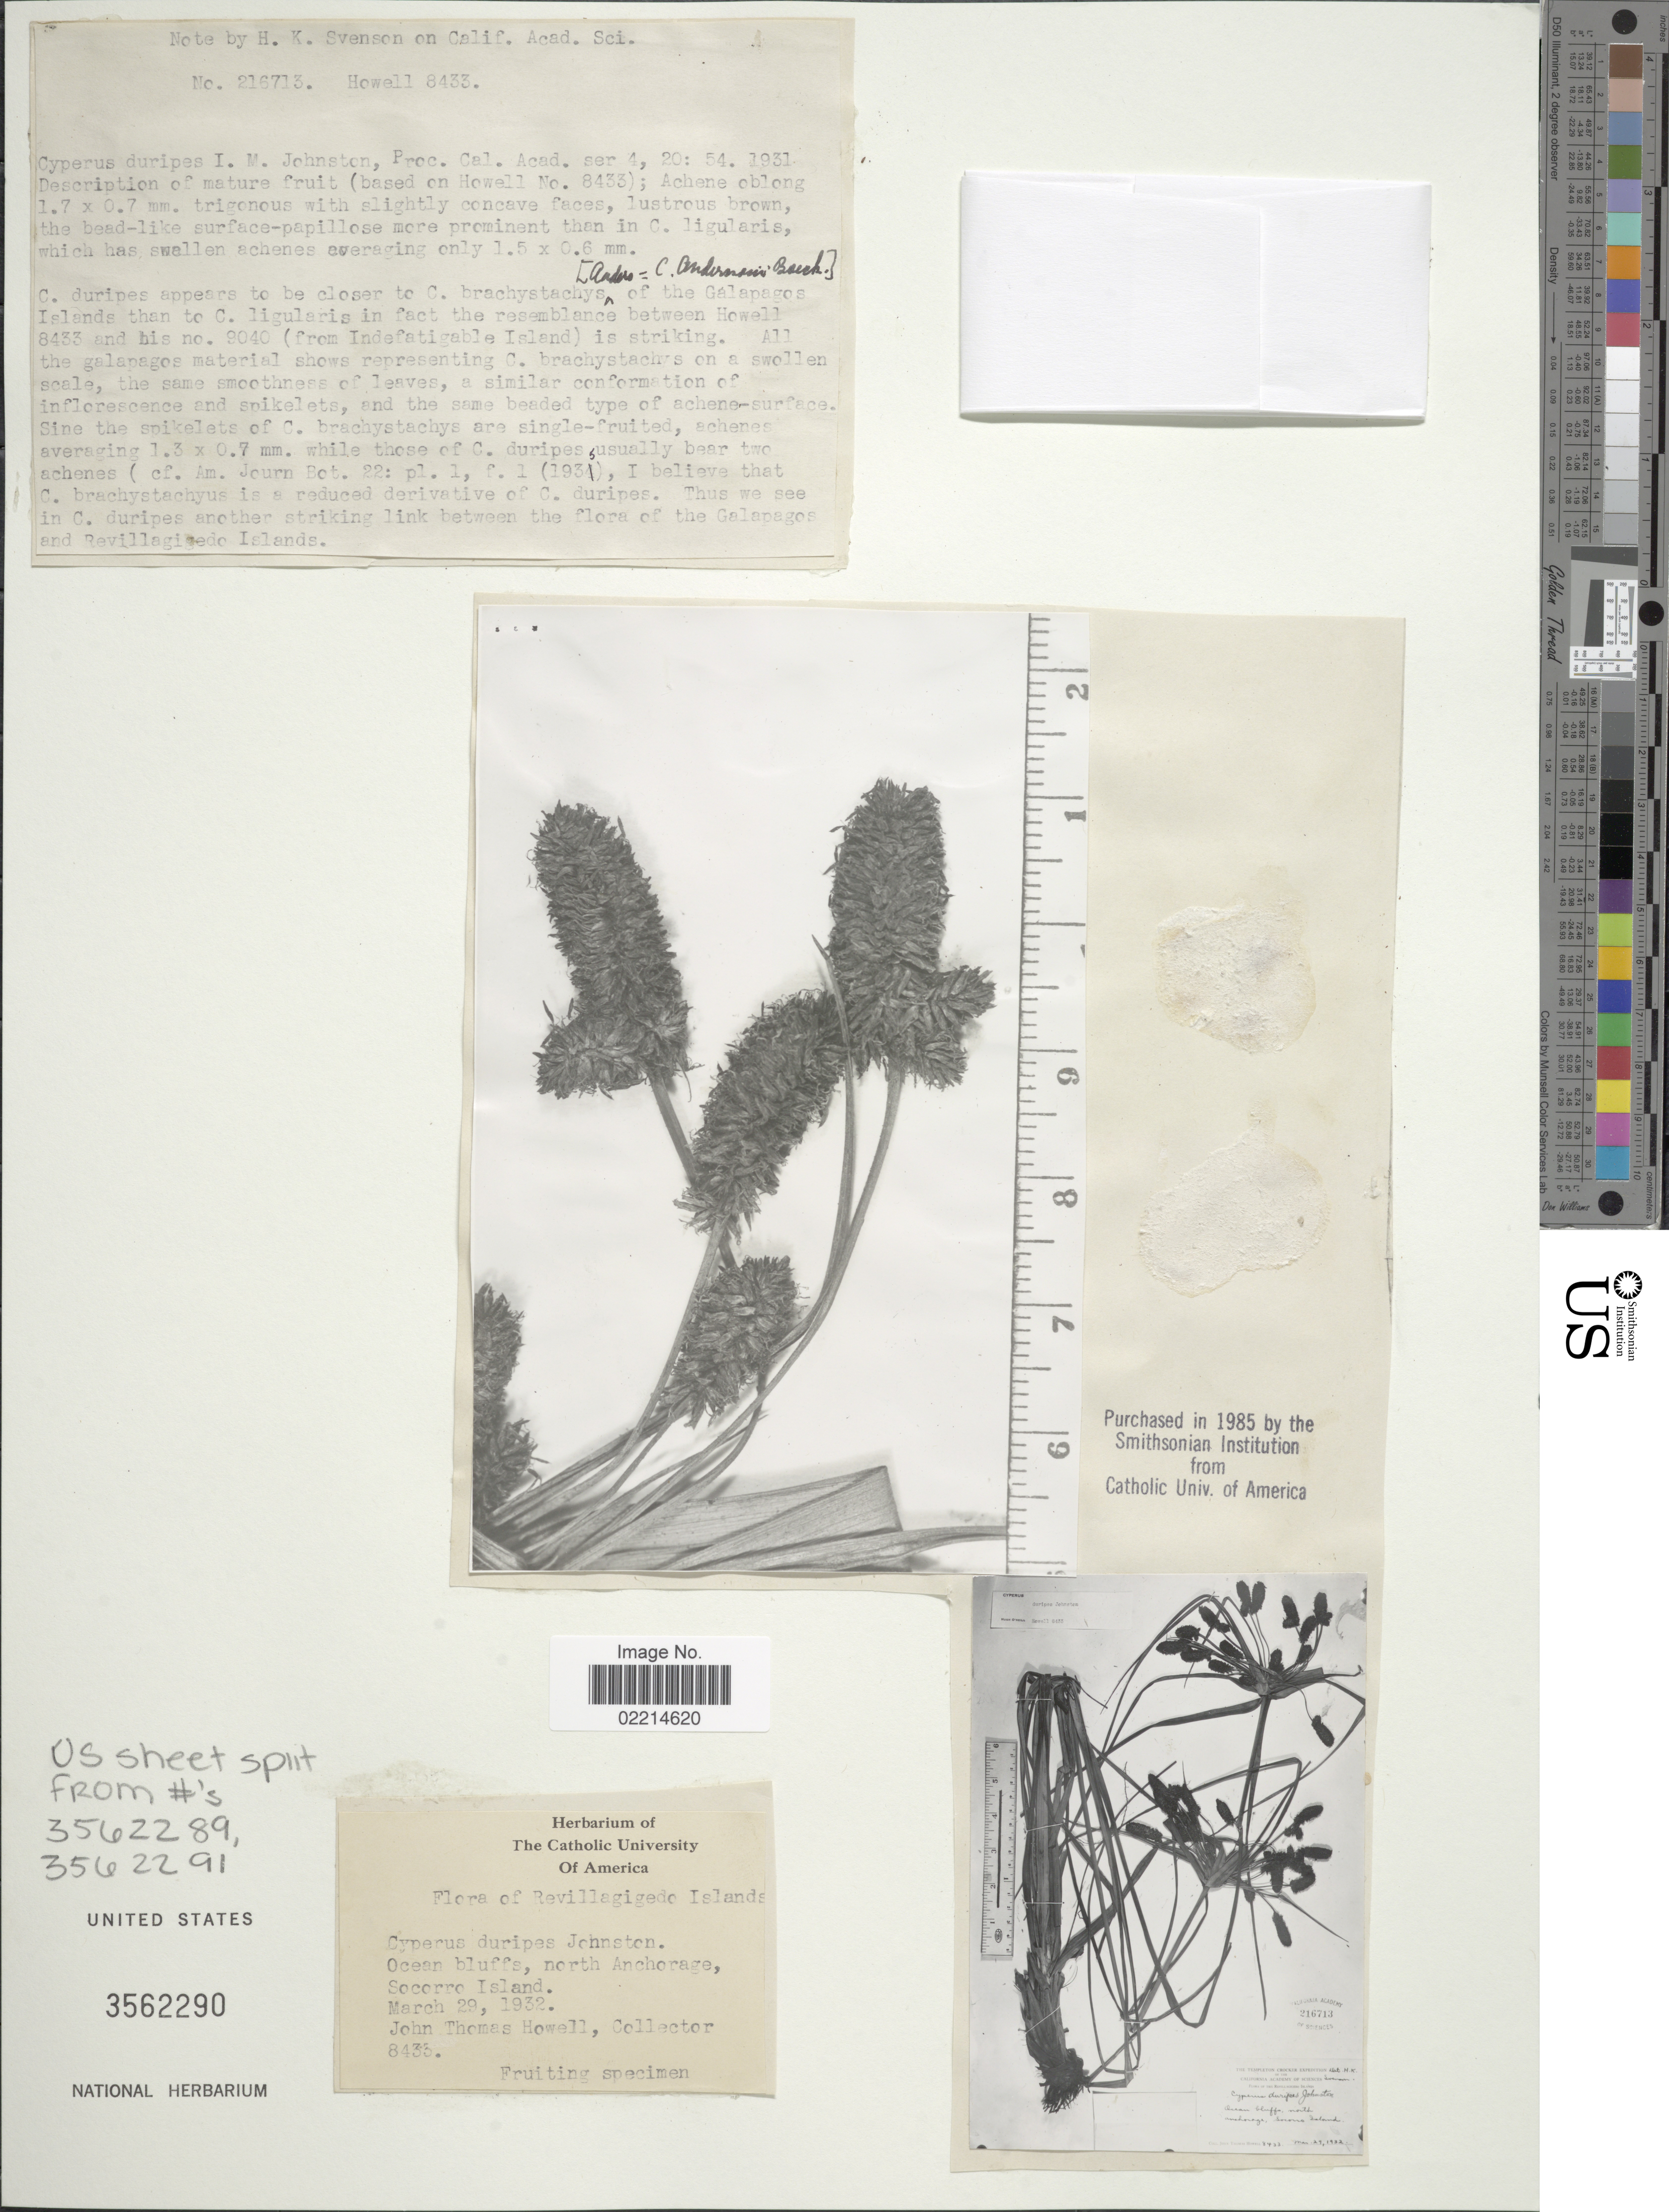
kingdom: Plantae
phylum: Tracheophyta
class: Liliopsida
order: Poales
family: Cyperaceae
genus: Cyperus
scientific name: Cyperus duripes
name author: I.M. Johnst.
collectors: J. T. Howell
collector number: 8433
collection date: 1932-03-29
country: Mexico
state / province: Colima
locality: Ocean bluffs, north Anchorage, Socorro Island. Revillagigedo Islands.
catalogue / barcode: US 3562290